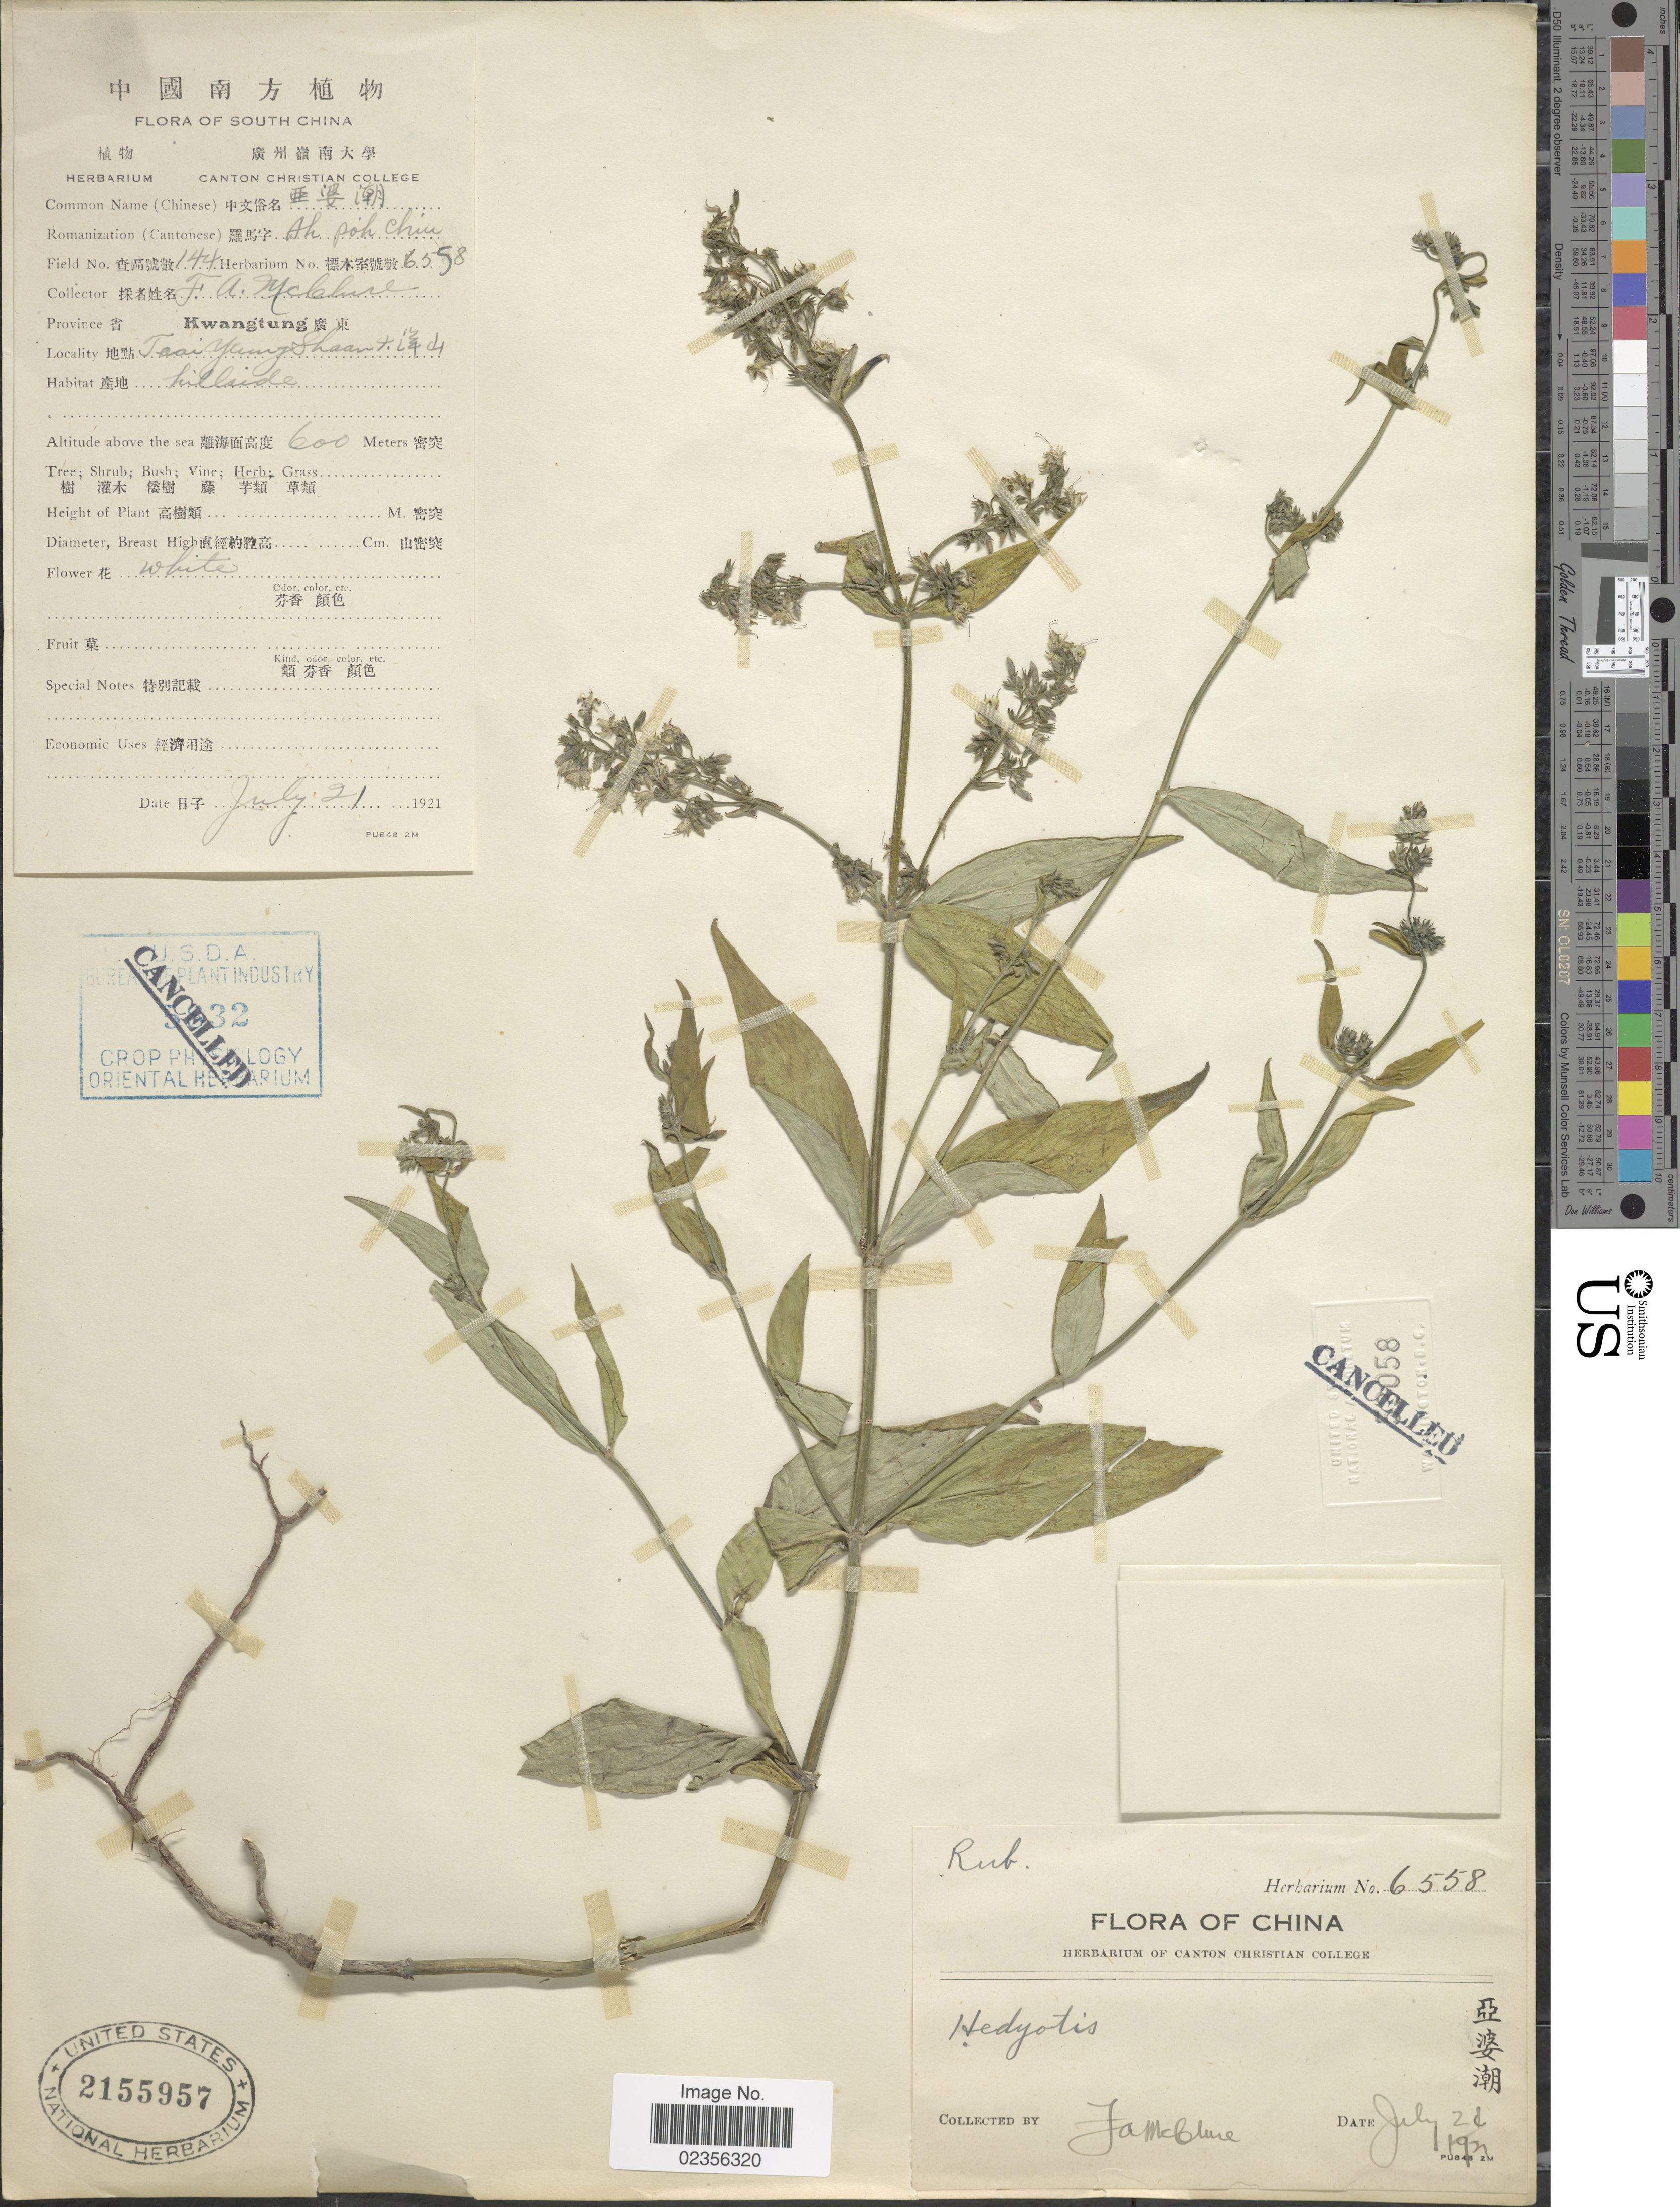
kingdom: Plantae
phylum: Tracheophyta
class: Magnoliopsida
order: Gentianales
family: Rubiaceae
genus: Hedyotis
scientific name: Hedyotis sp.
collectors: F. A. McClure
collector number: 6558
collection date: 1921-07-21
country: China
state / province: Guangdong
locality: Kwangtung, Taai Yung Shaan, hillside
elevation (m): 600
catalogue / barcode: US 2155957